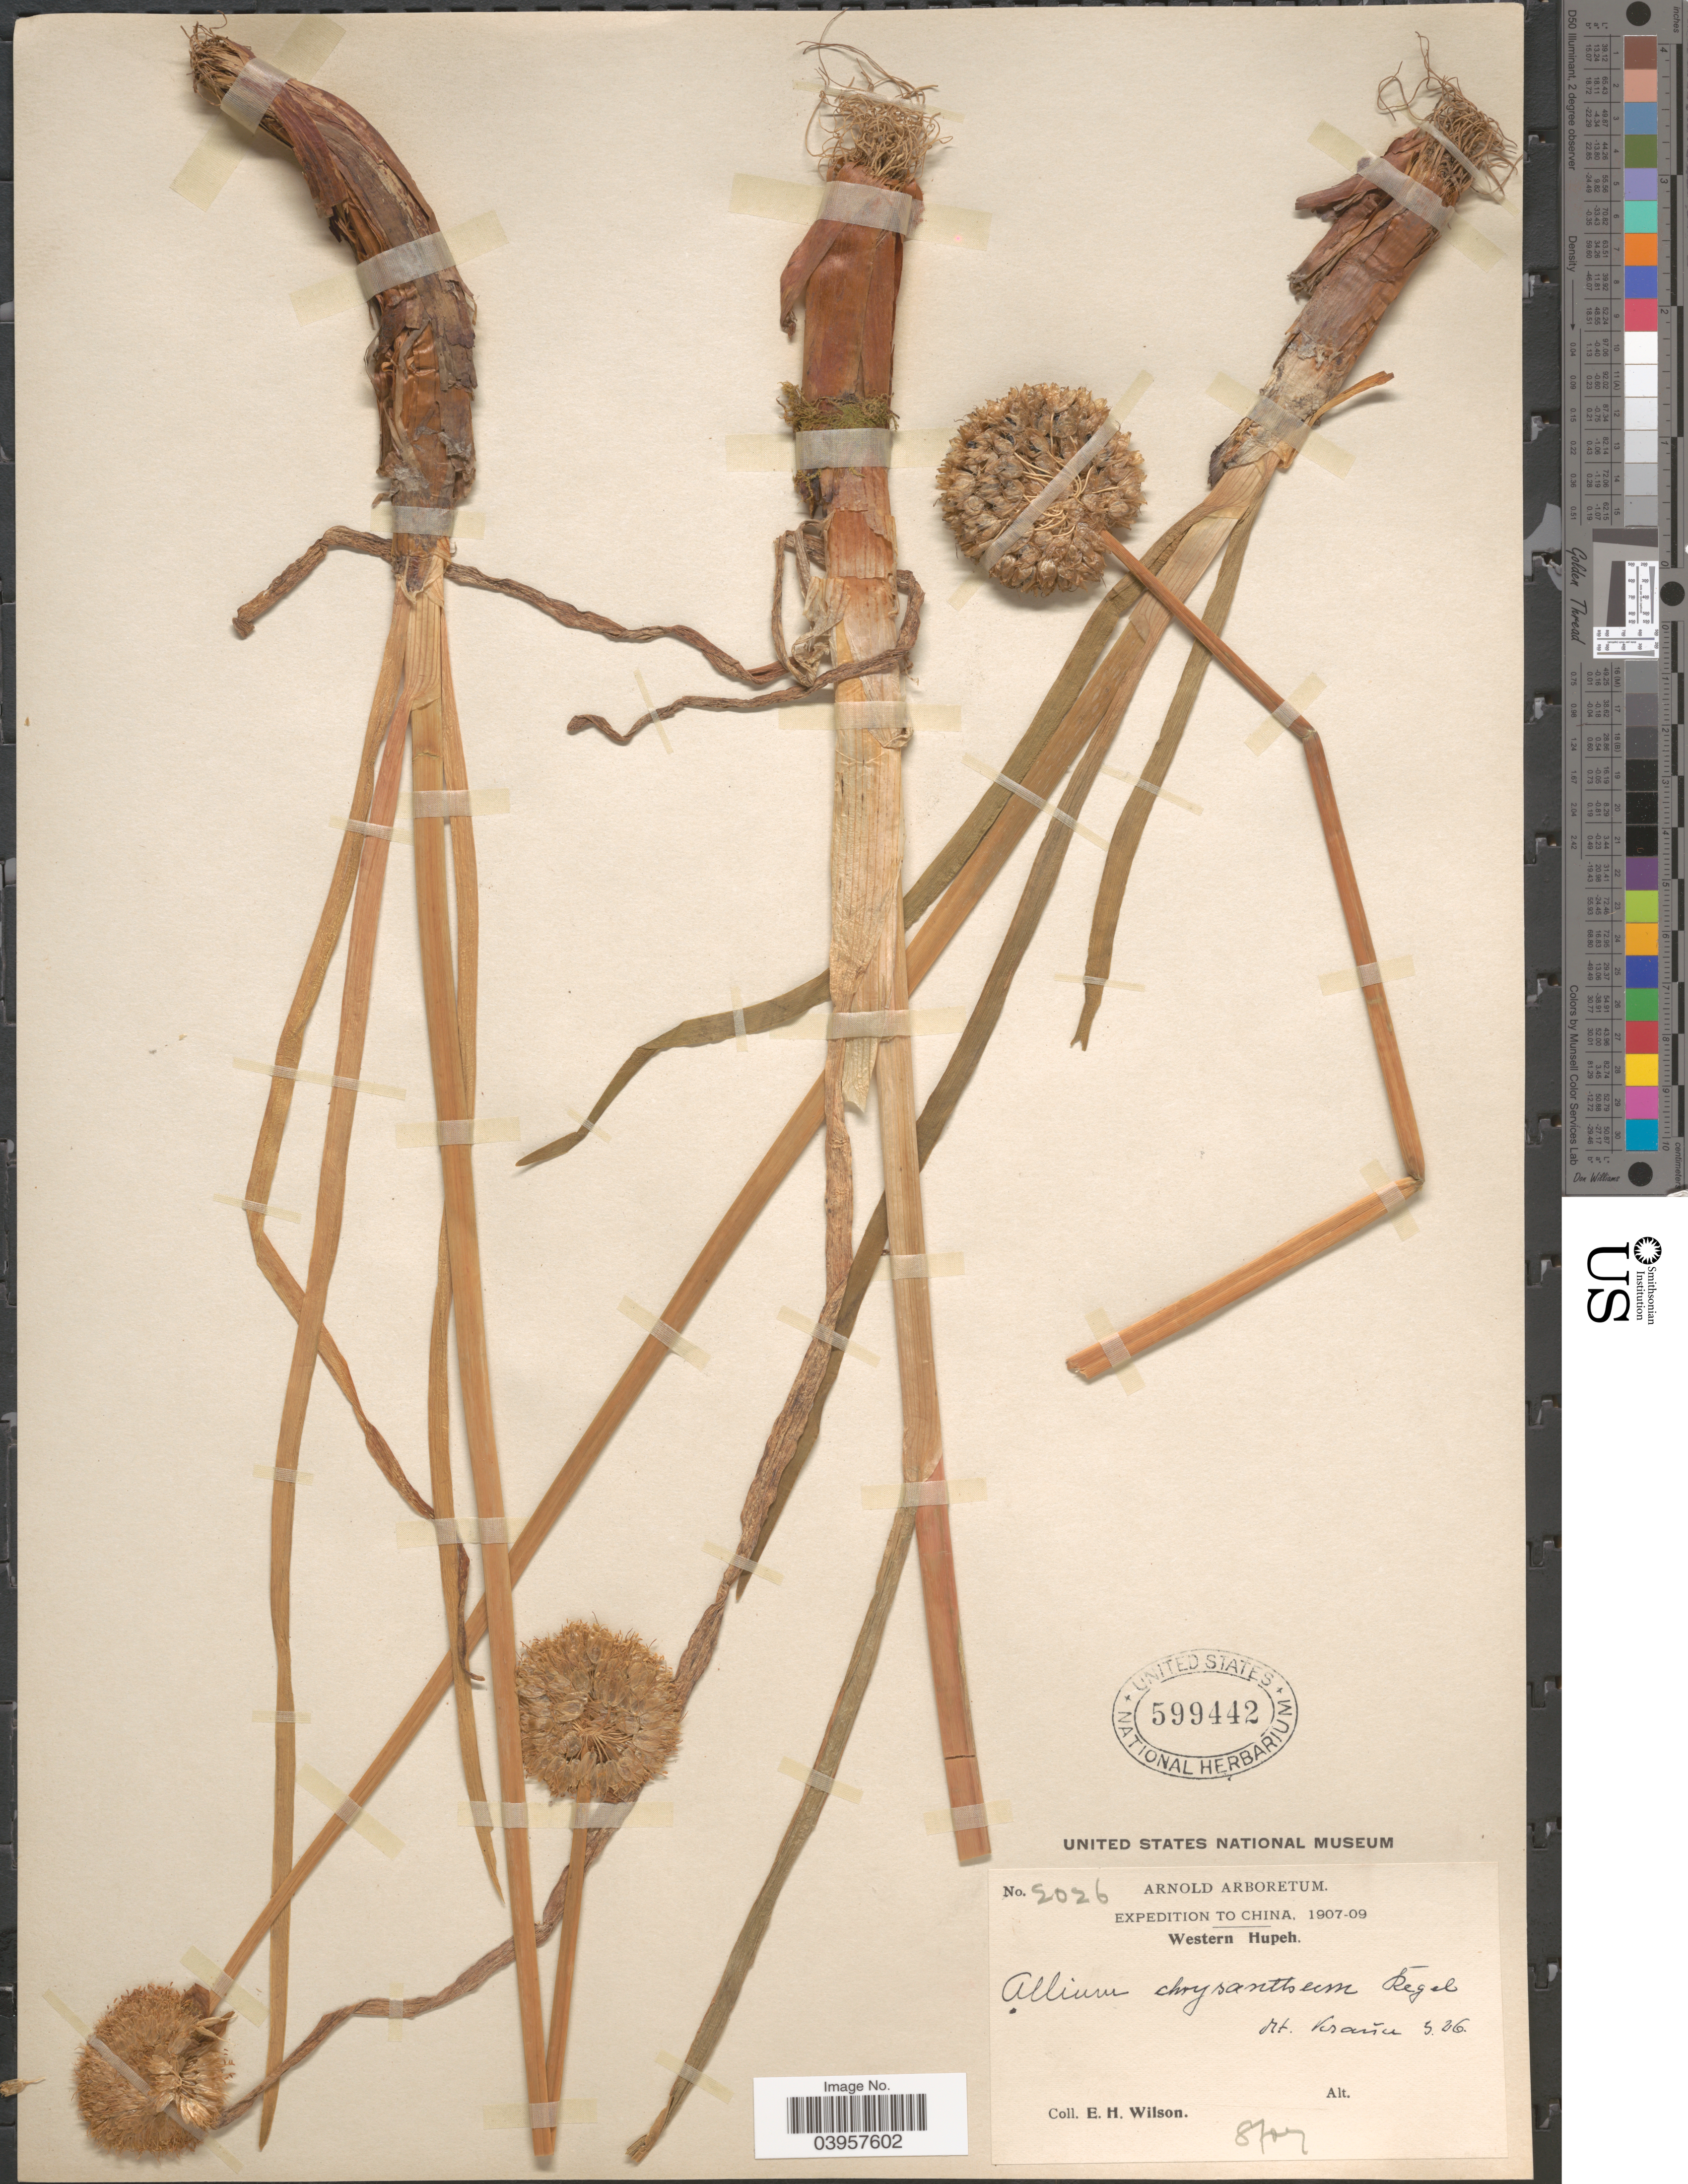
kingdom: Plantae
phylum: Tracheophyta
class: Liliopsida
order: Asparagales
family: Amaryllidaceae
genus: Allium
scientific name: Allium chrysantherum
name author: Boiss. & Reut.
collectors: E. Wilson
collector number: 2026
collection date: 1907-08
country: China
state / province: Hubei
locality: Western Hupeh.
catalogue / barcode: US 599442